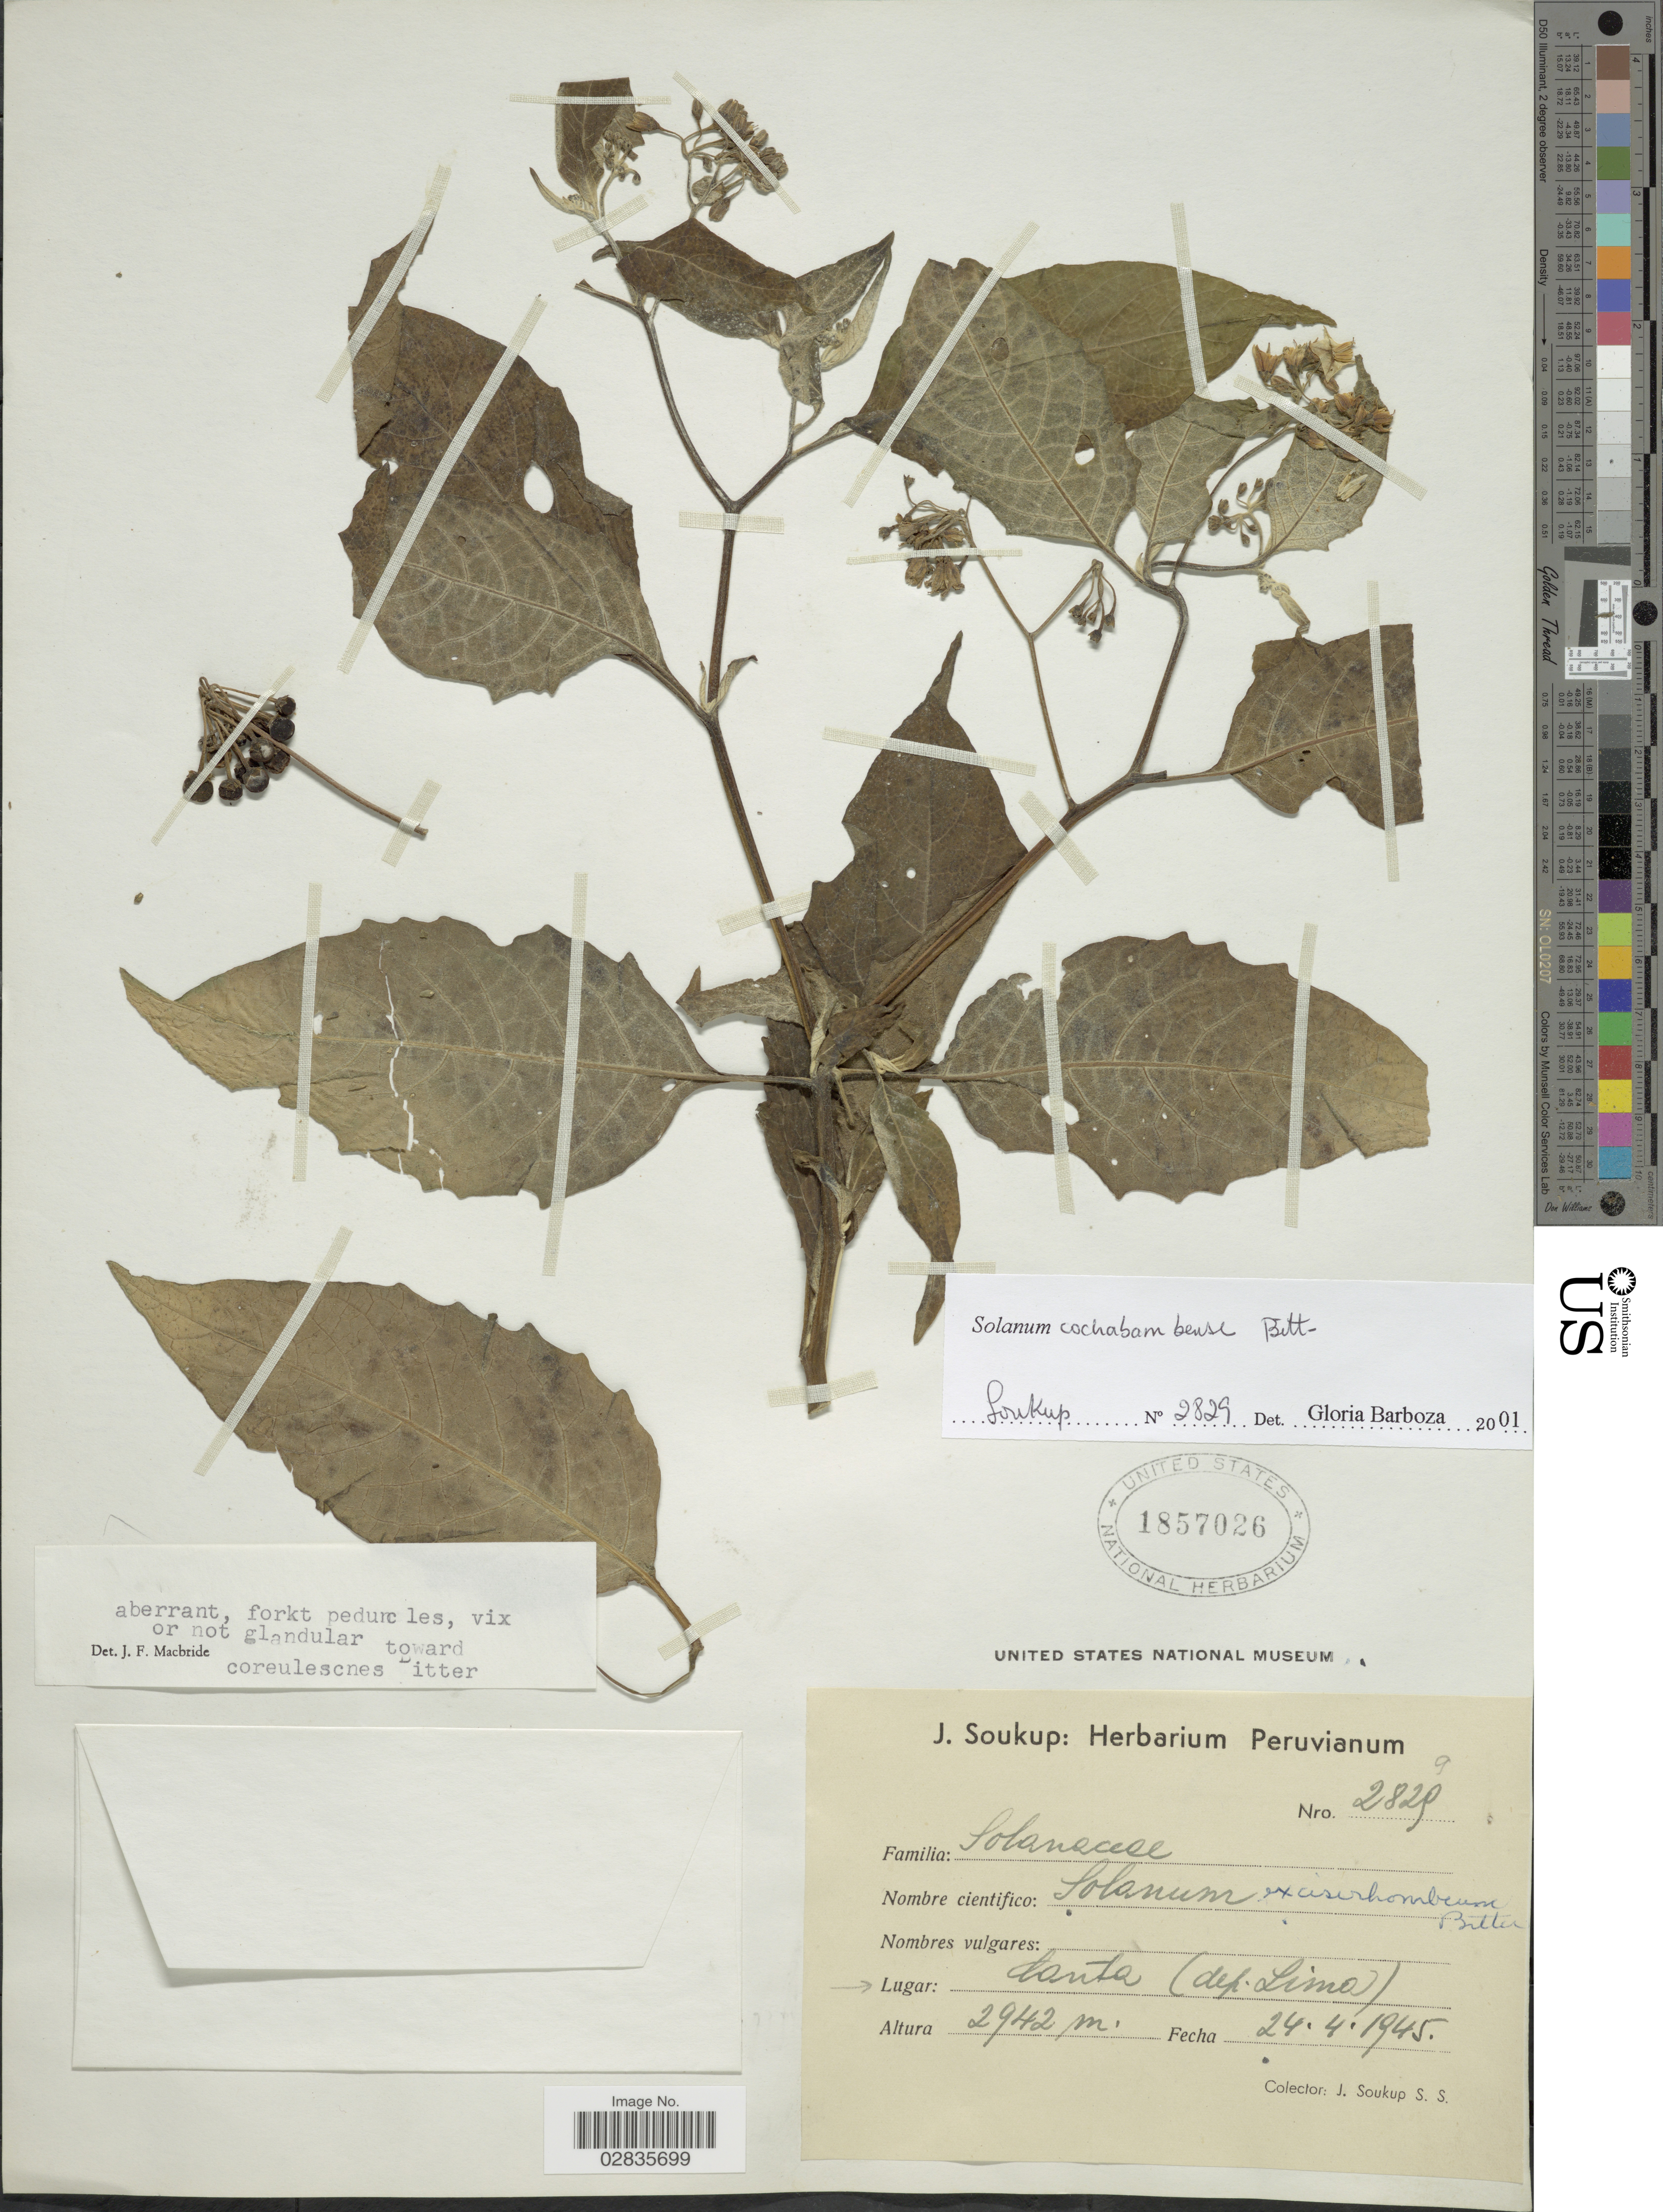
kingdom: Plantae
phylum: Tracheophyta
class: Magnoliopsida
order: Solanales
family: Solanaceae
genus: Solanum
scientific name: Solanum cochabambense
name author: Bitter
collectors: J. Soukup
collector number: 2829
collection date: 1945-04-24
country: Peru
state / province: Lima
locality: Canta (Dep. Lima)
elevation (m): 2942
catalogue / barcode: US 1857026